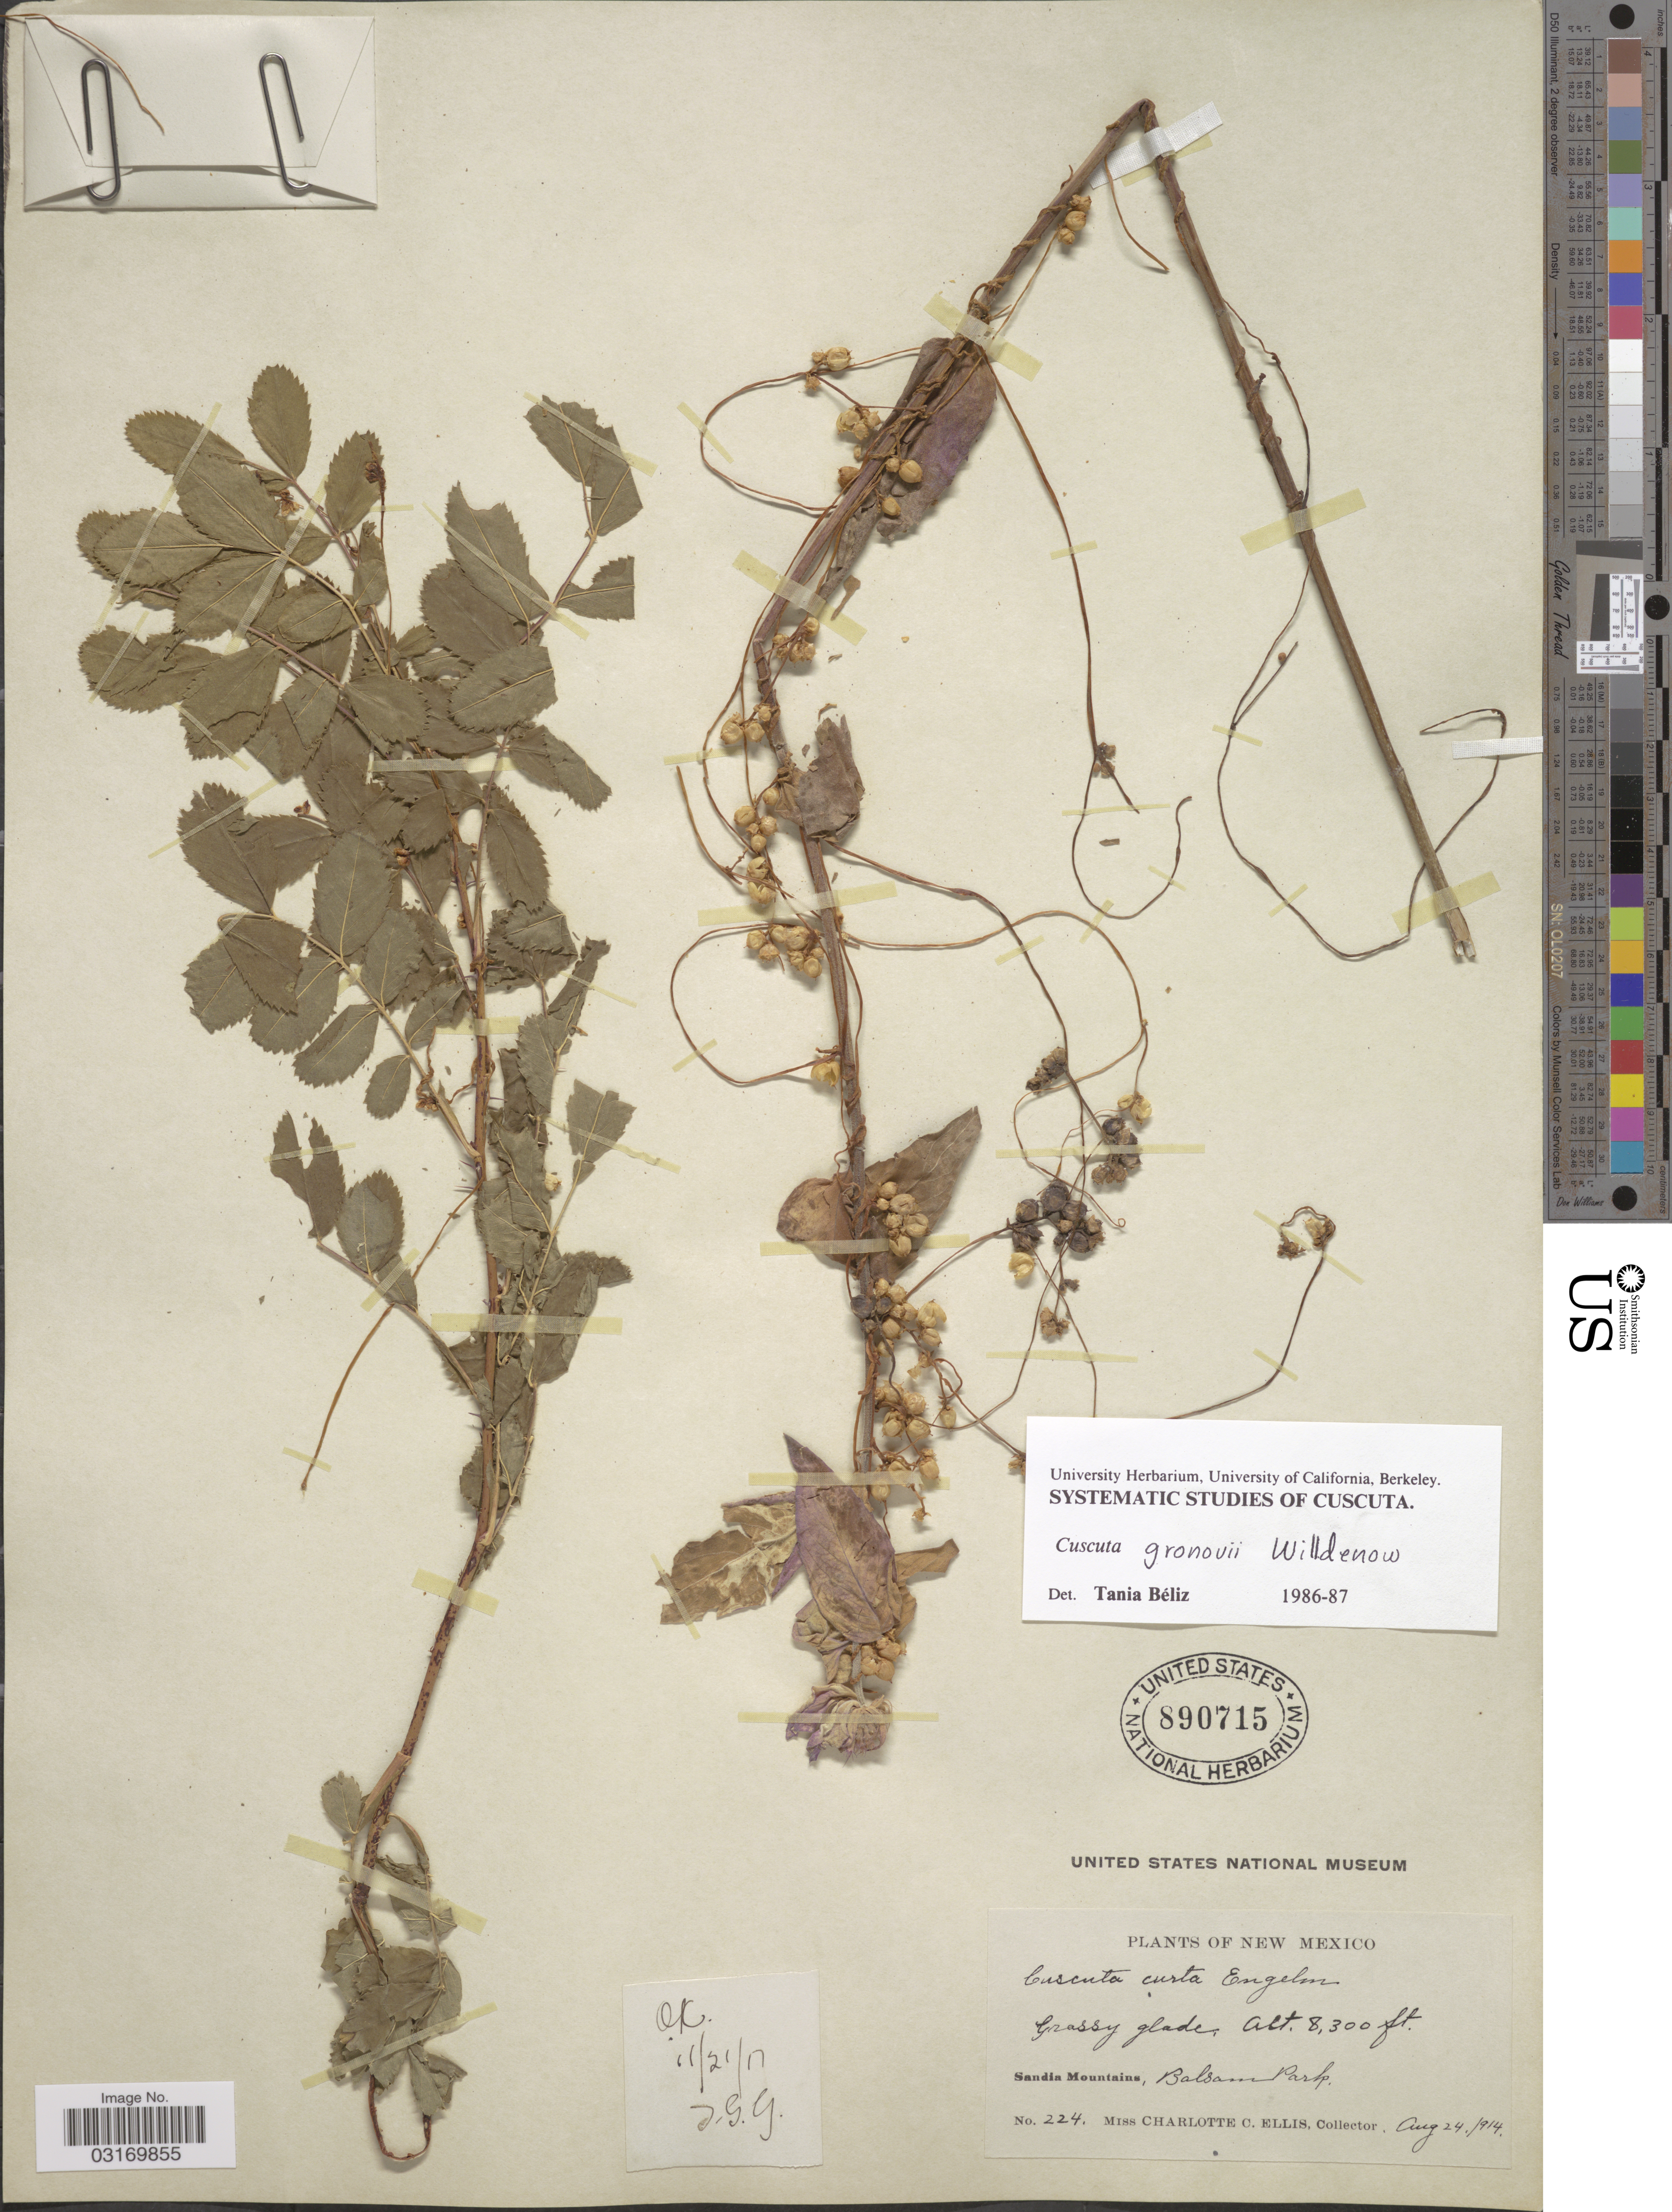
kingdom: Plantae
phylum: Tracheophyta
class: Magnoliopsida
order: Solanales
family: Convolvulaceae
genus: Cuscuta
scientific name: Cuscuta gronovii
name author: Willd. ex Schult.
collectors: C. C. Ellis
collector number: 224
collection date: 1914-08-24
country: United States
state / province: New Mexico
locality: Grassy glade. Sandia Mountains, Balsam Park.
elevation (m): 2530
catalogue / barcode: US 890715